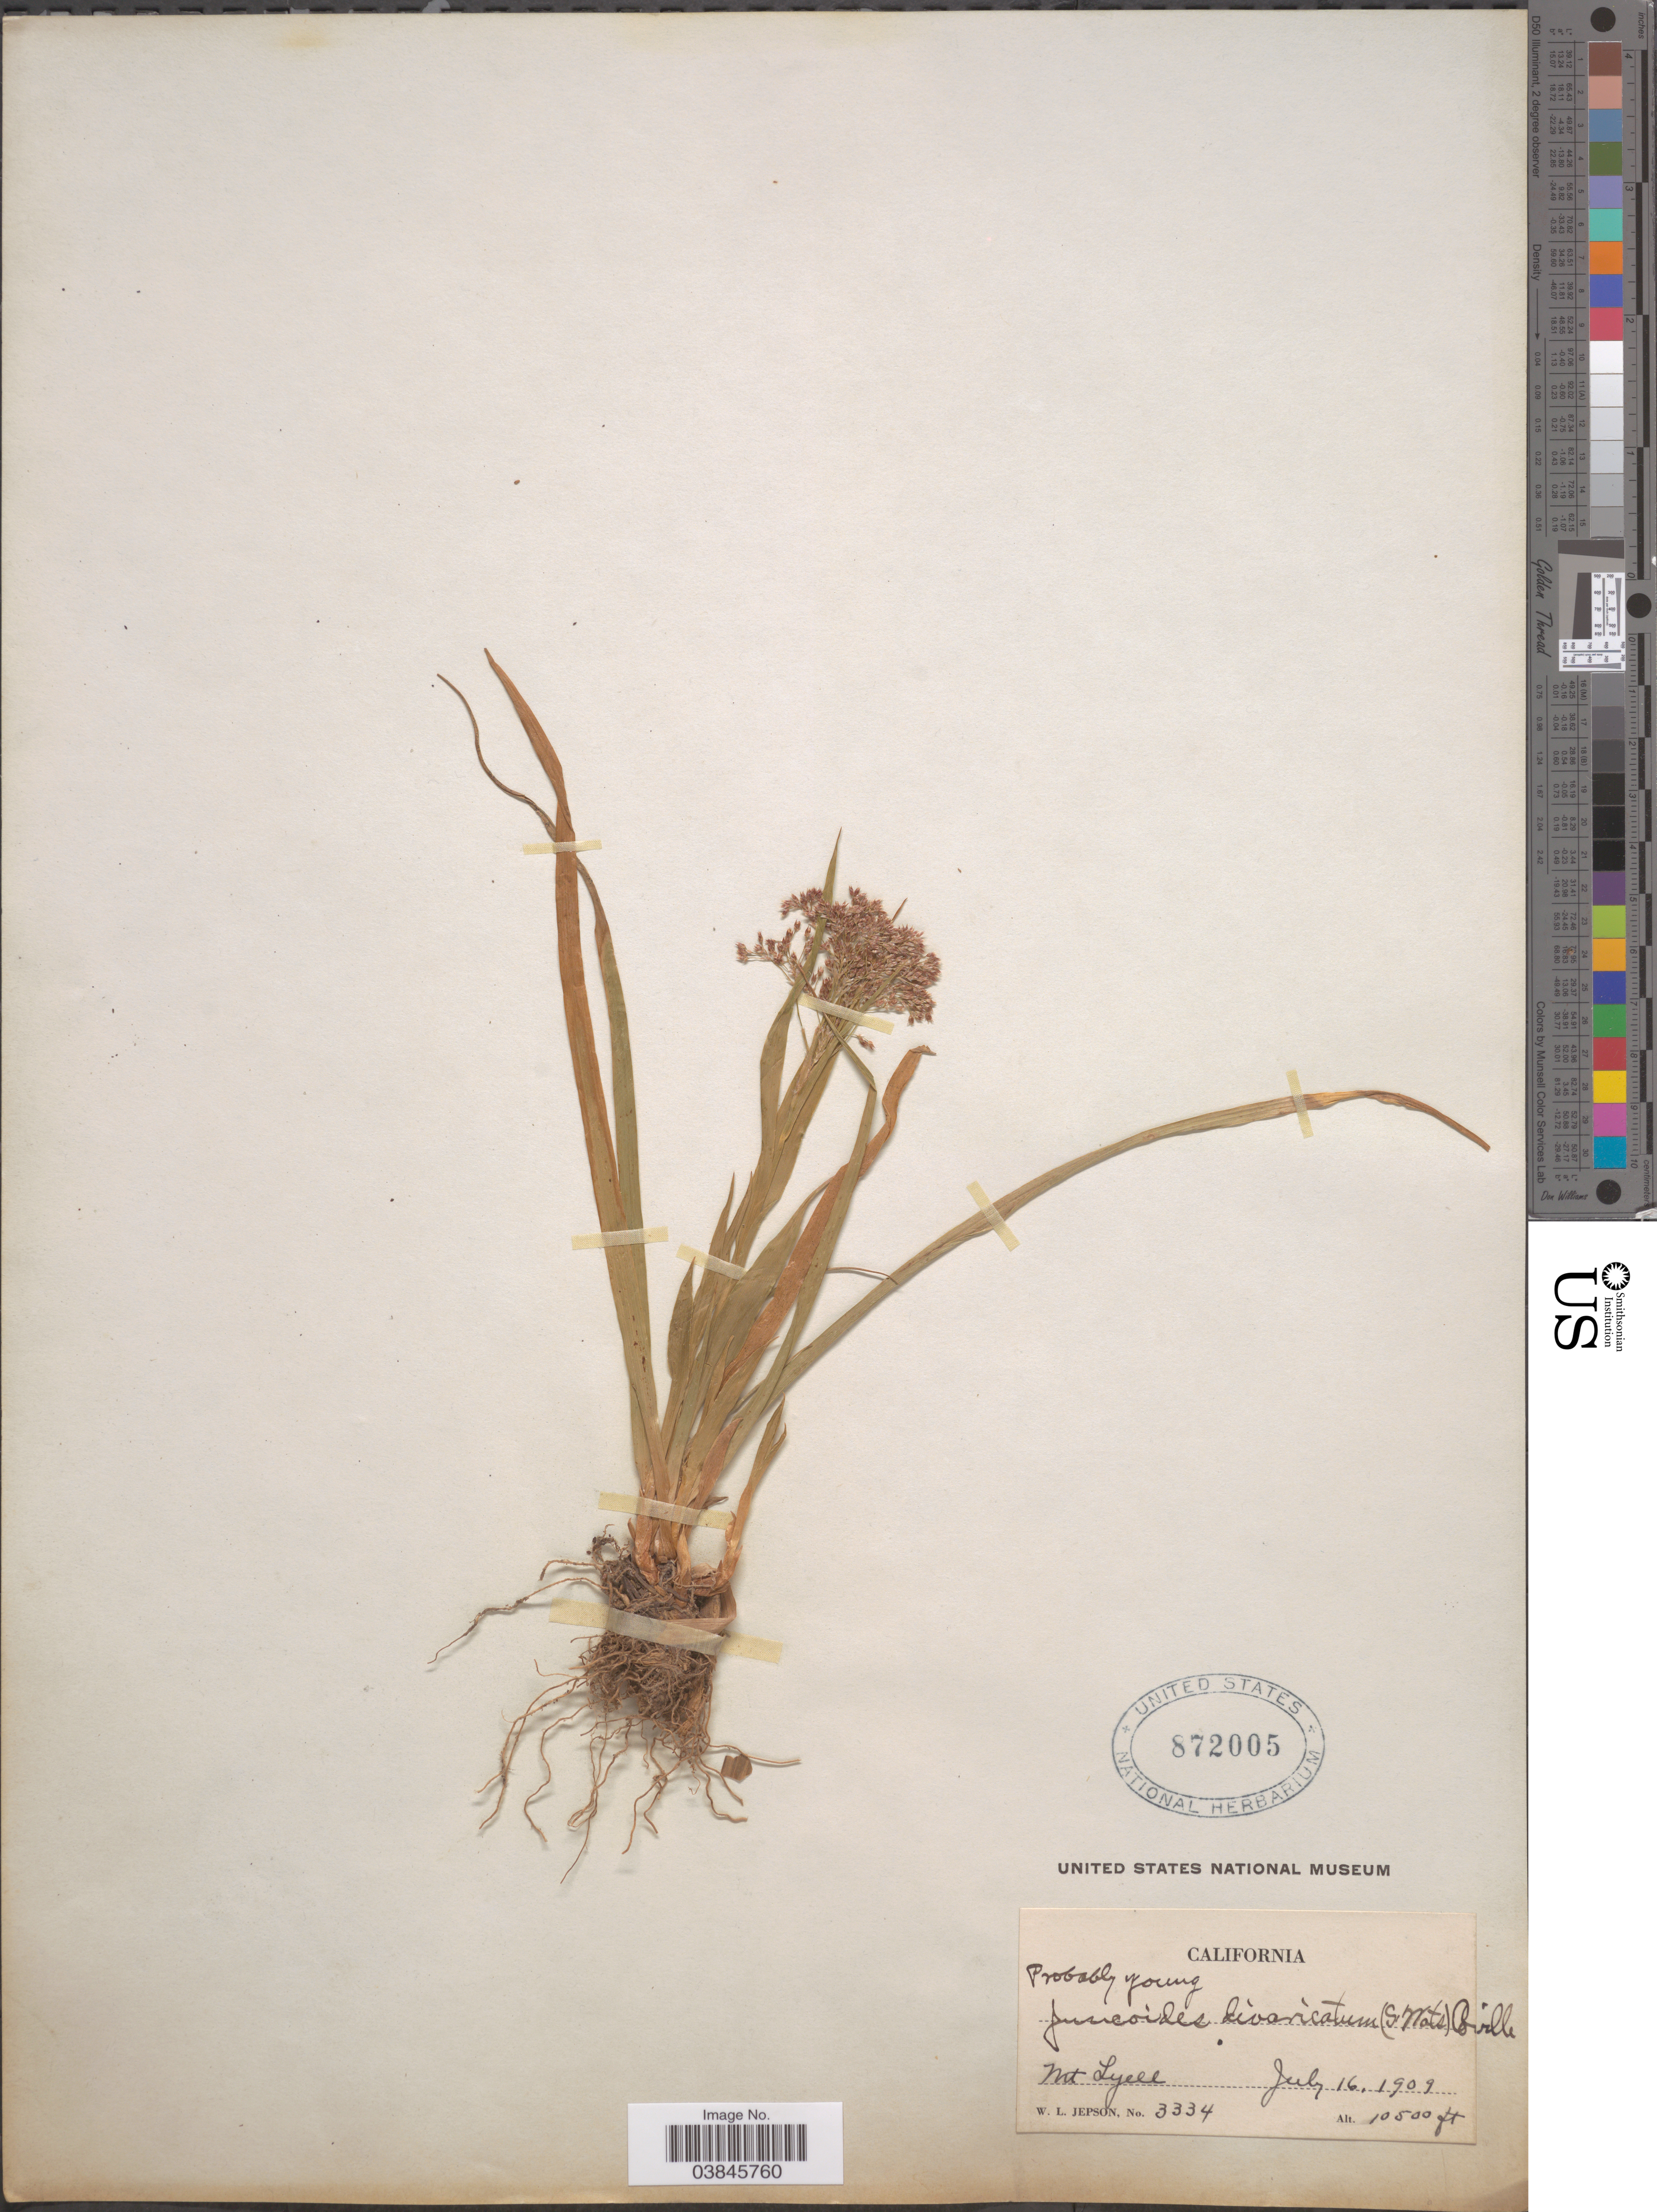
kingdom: Plantae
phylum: Tracheophyta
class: Liliopsida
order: Poales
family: Juncaceae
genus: Luzula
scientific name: Luzula divaricata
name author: S. Watson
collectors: W. L. Jepson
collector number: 3334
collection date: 1909-07-16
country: United States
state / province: California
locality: Mt Lycee.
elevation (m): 3200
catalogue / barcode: US 872005